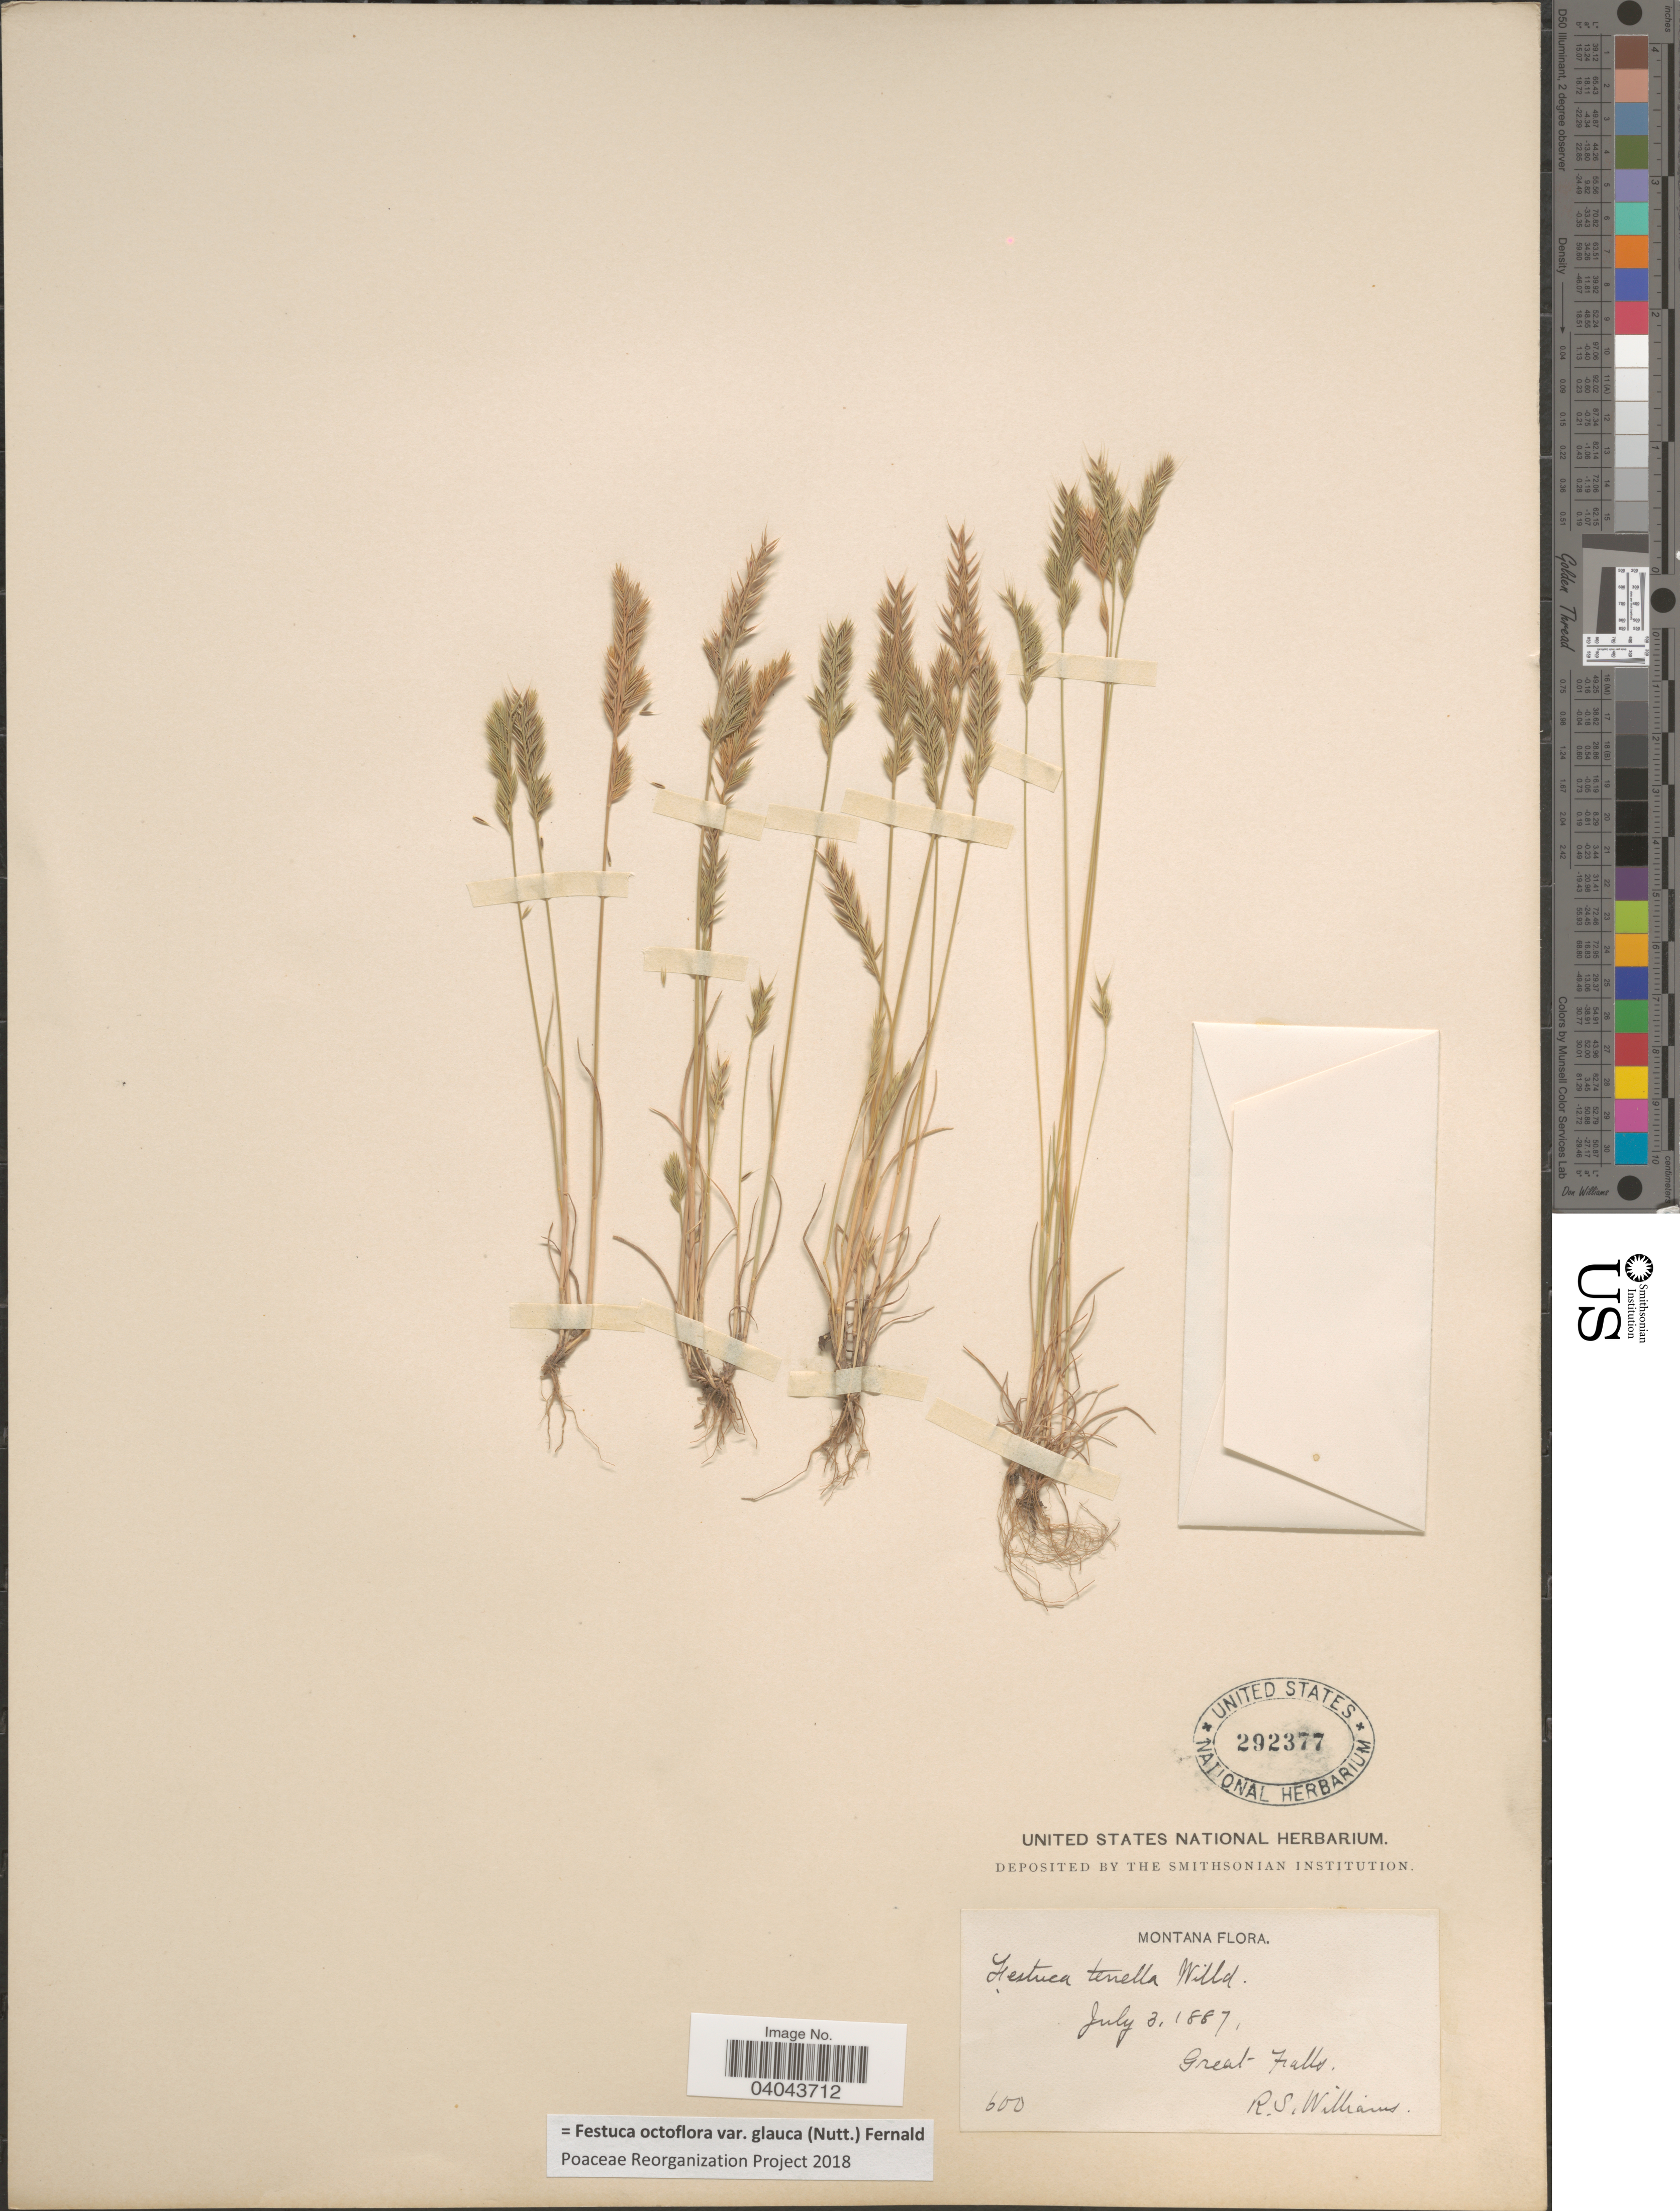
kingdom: Plantae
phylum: Tracheophyta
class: Liliopsida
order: Poales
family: Poaceae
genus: Festuca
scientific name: Festuca octoflora var. glauca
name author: (Nutt.) Fernald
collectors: R. S. Williams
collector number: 600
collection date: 1887-07-03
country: United States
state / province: Montana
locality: Great Falls.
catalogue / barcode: US 292377